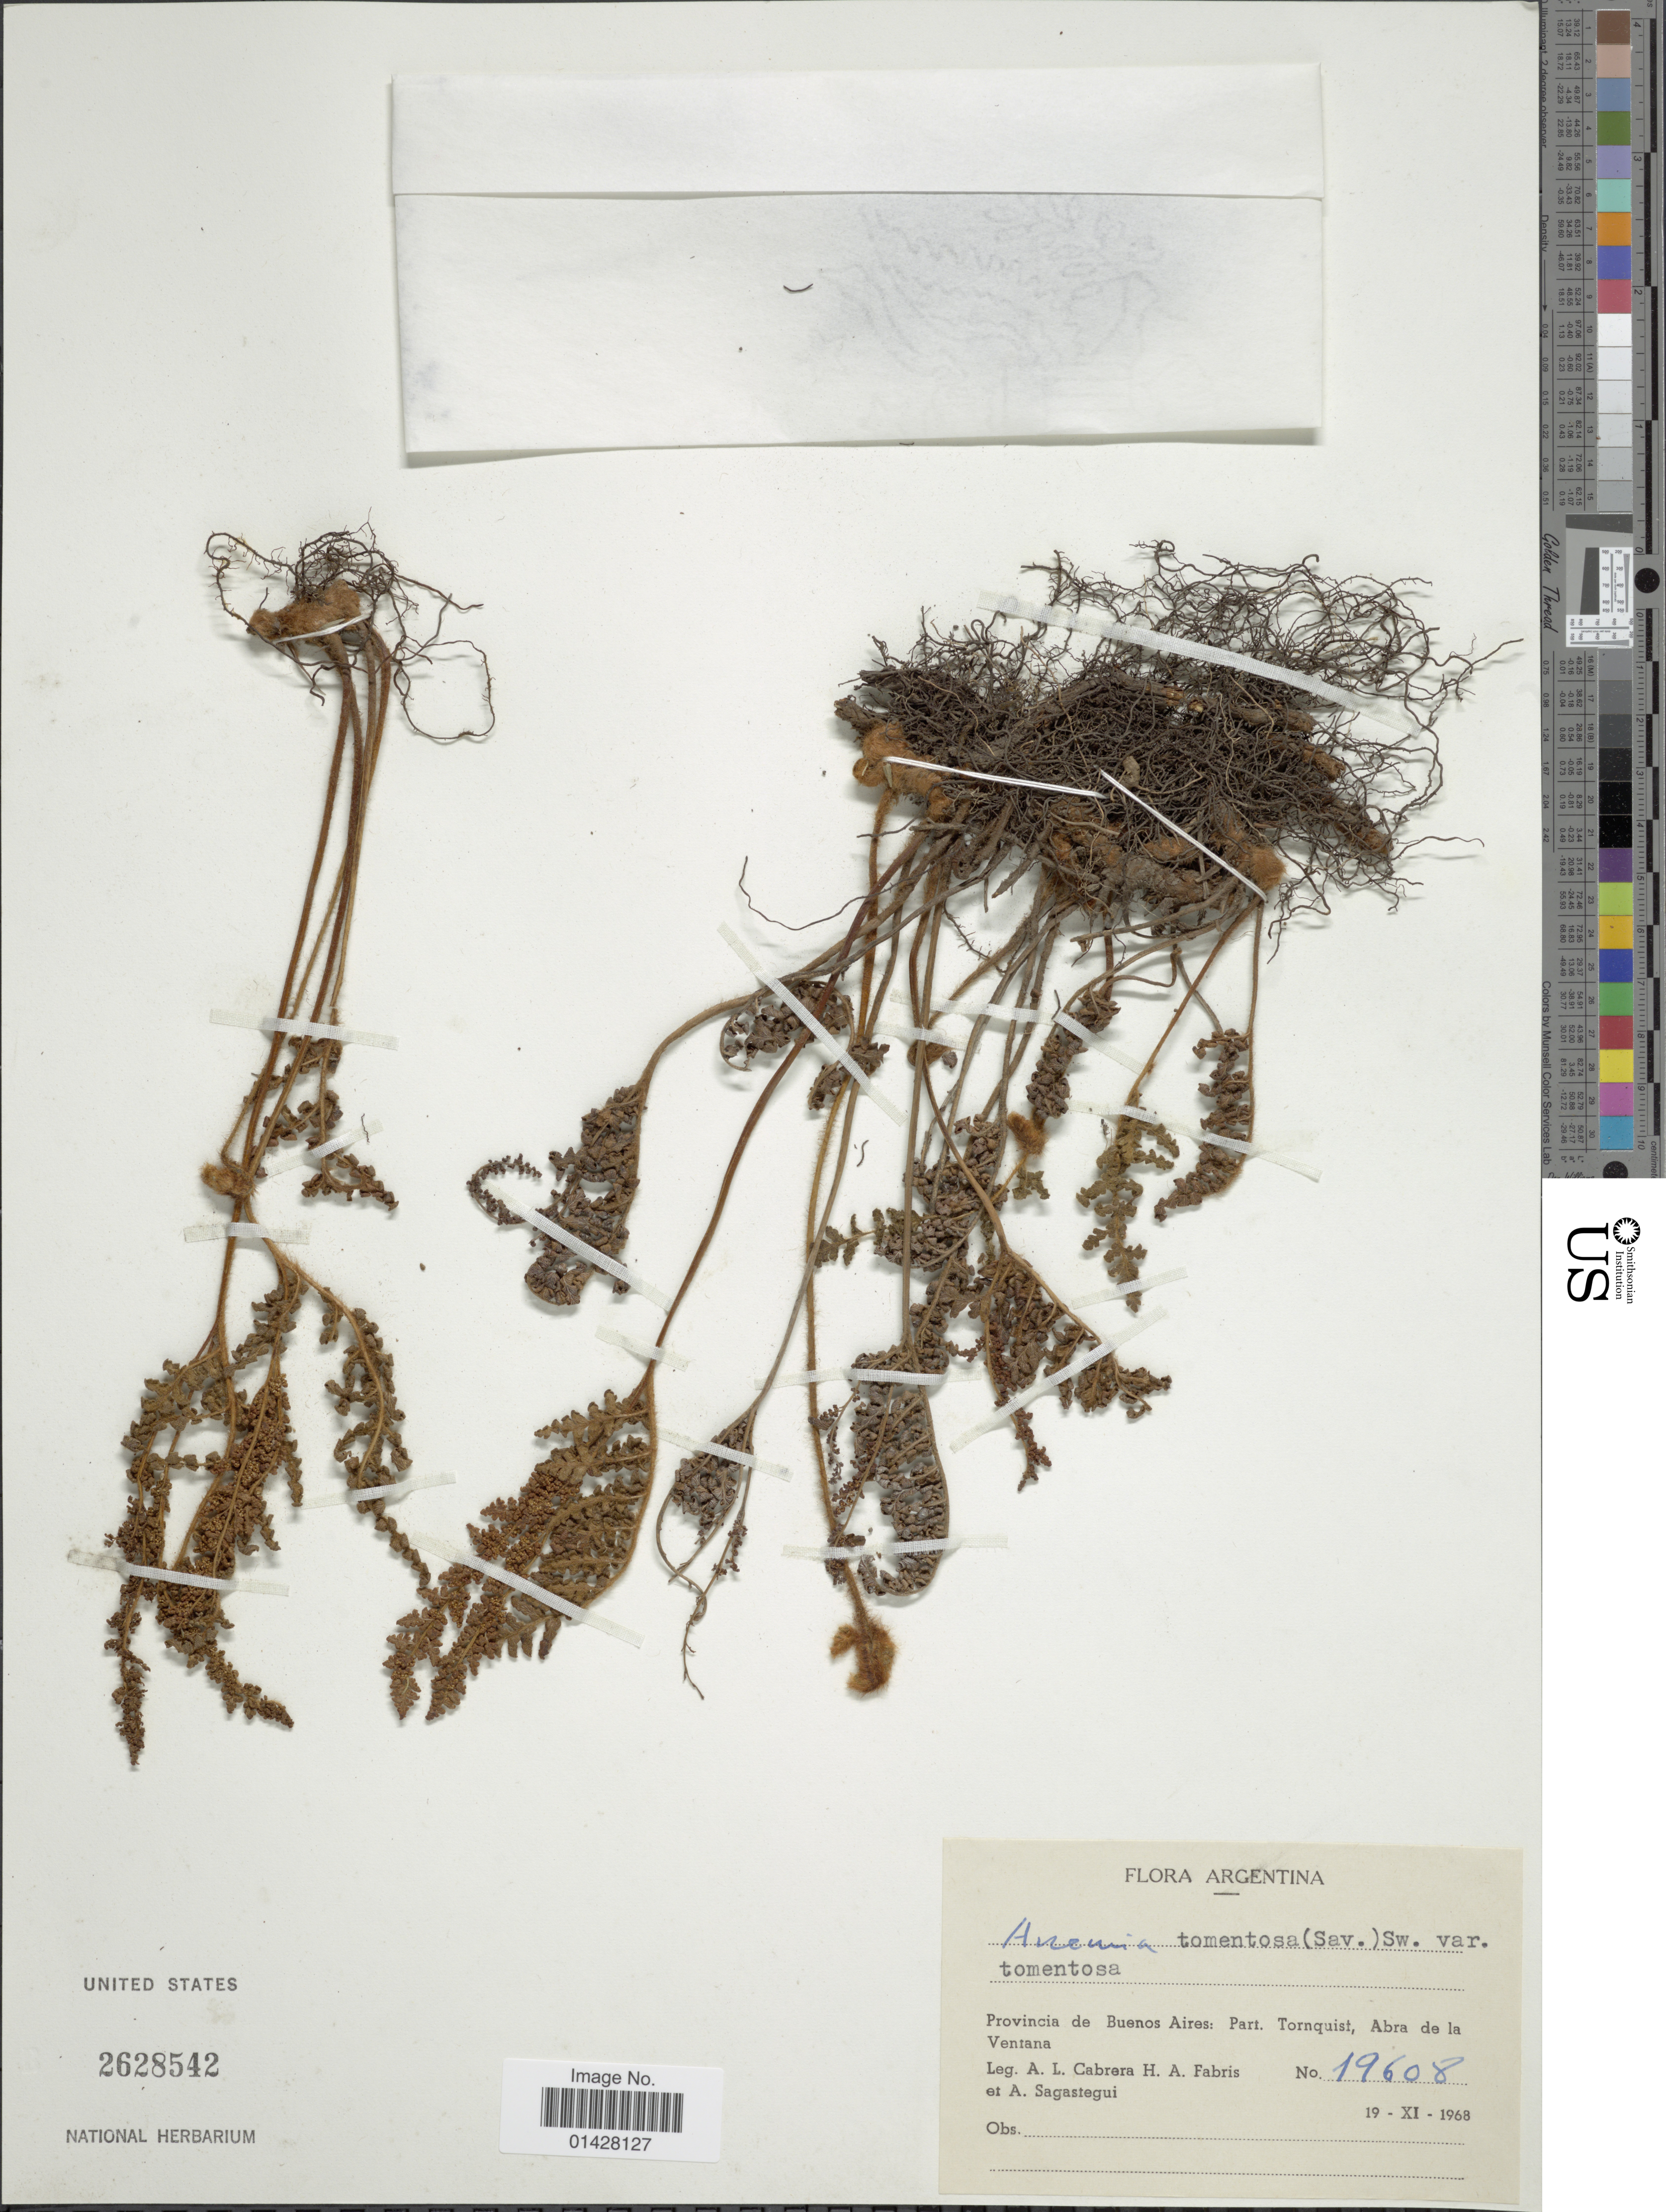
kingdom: Plantae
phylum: Tracheophyta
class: Polypodiopsida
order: Schizaeales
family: Anemiaceae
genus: Anemia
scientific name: Anemia tomentosa var. tomentosa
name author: (Sav.) Sw.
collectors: A. L. Cabrera, H. A. Fabris & A. Sagástequi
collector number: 19608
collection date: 1968-11-19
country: Argentina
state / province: Buenos Aires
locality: Provincia de Buenos Aires: Part. Tornquist, Abra de la Ventana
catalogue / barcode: US 2628542